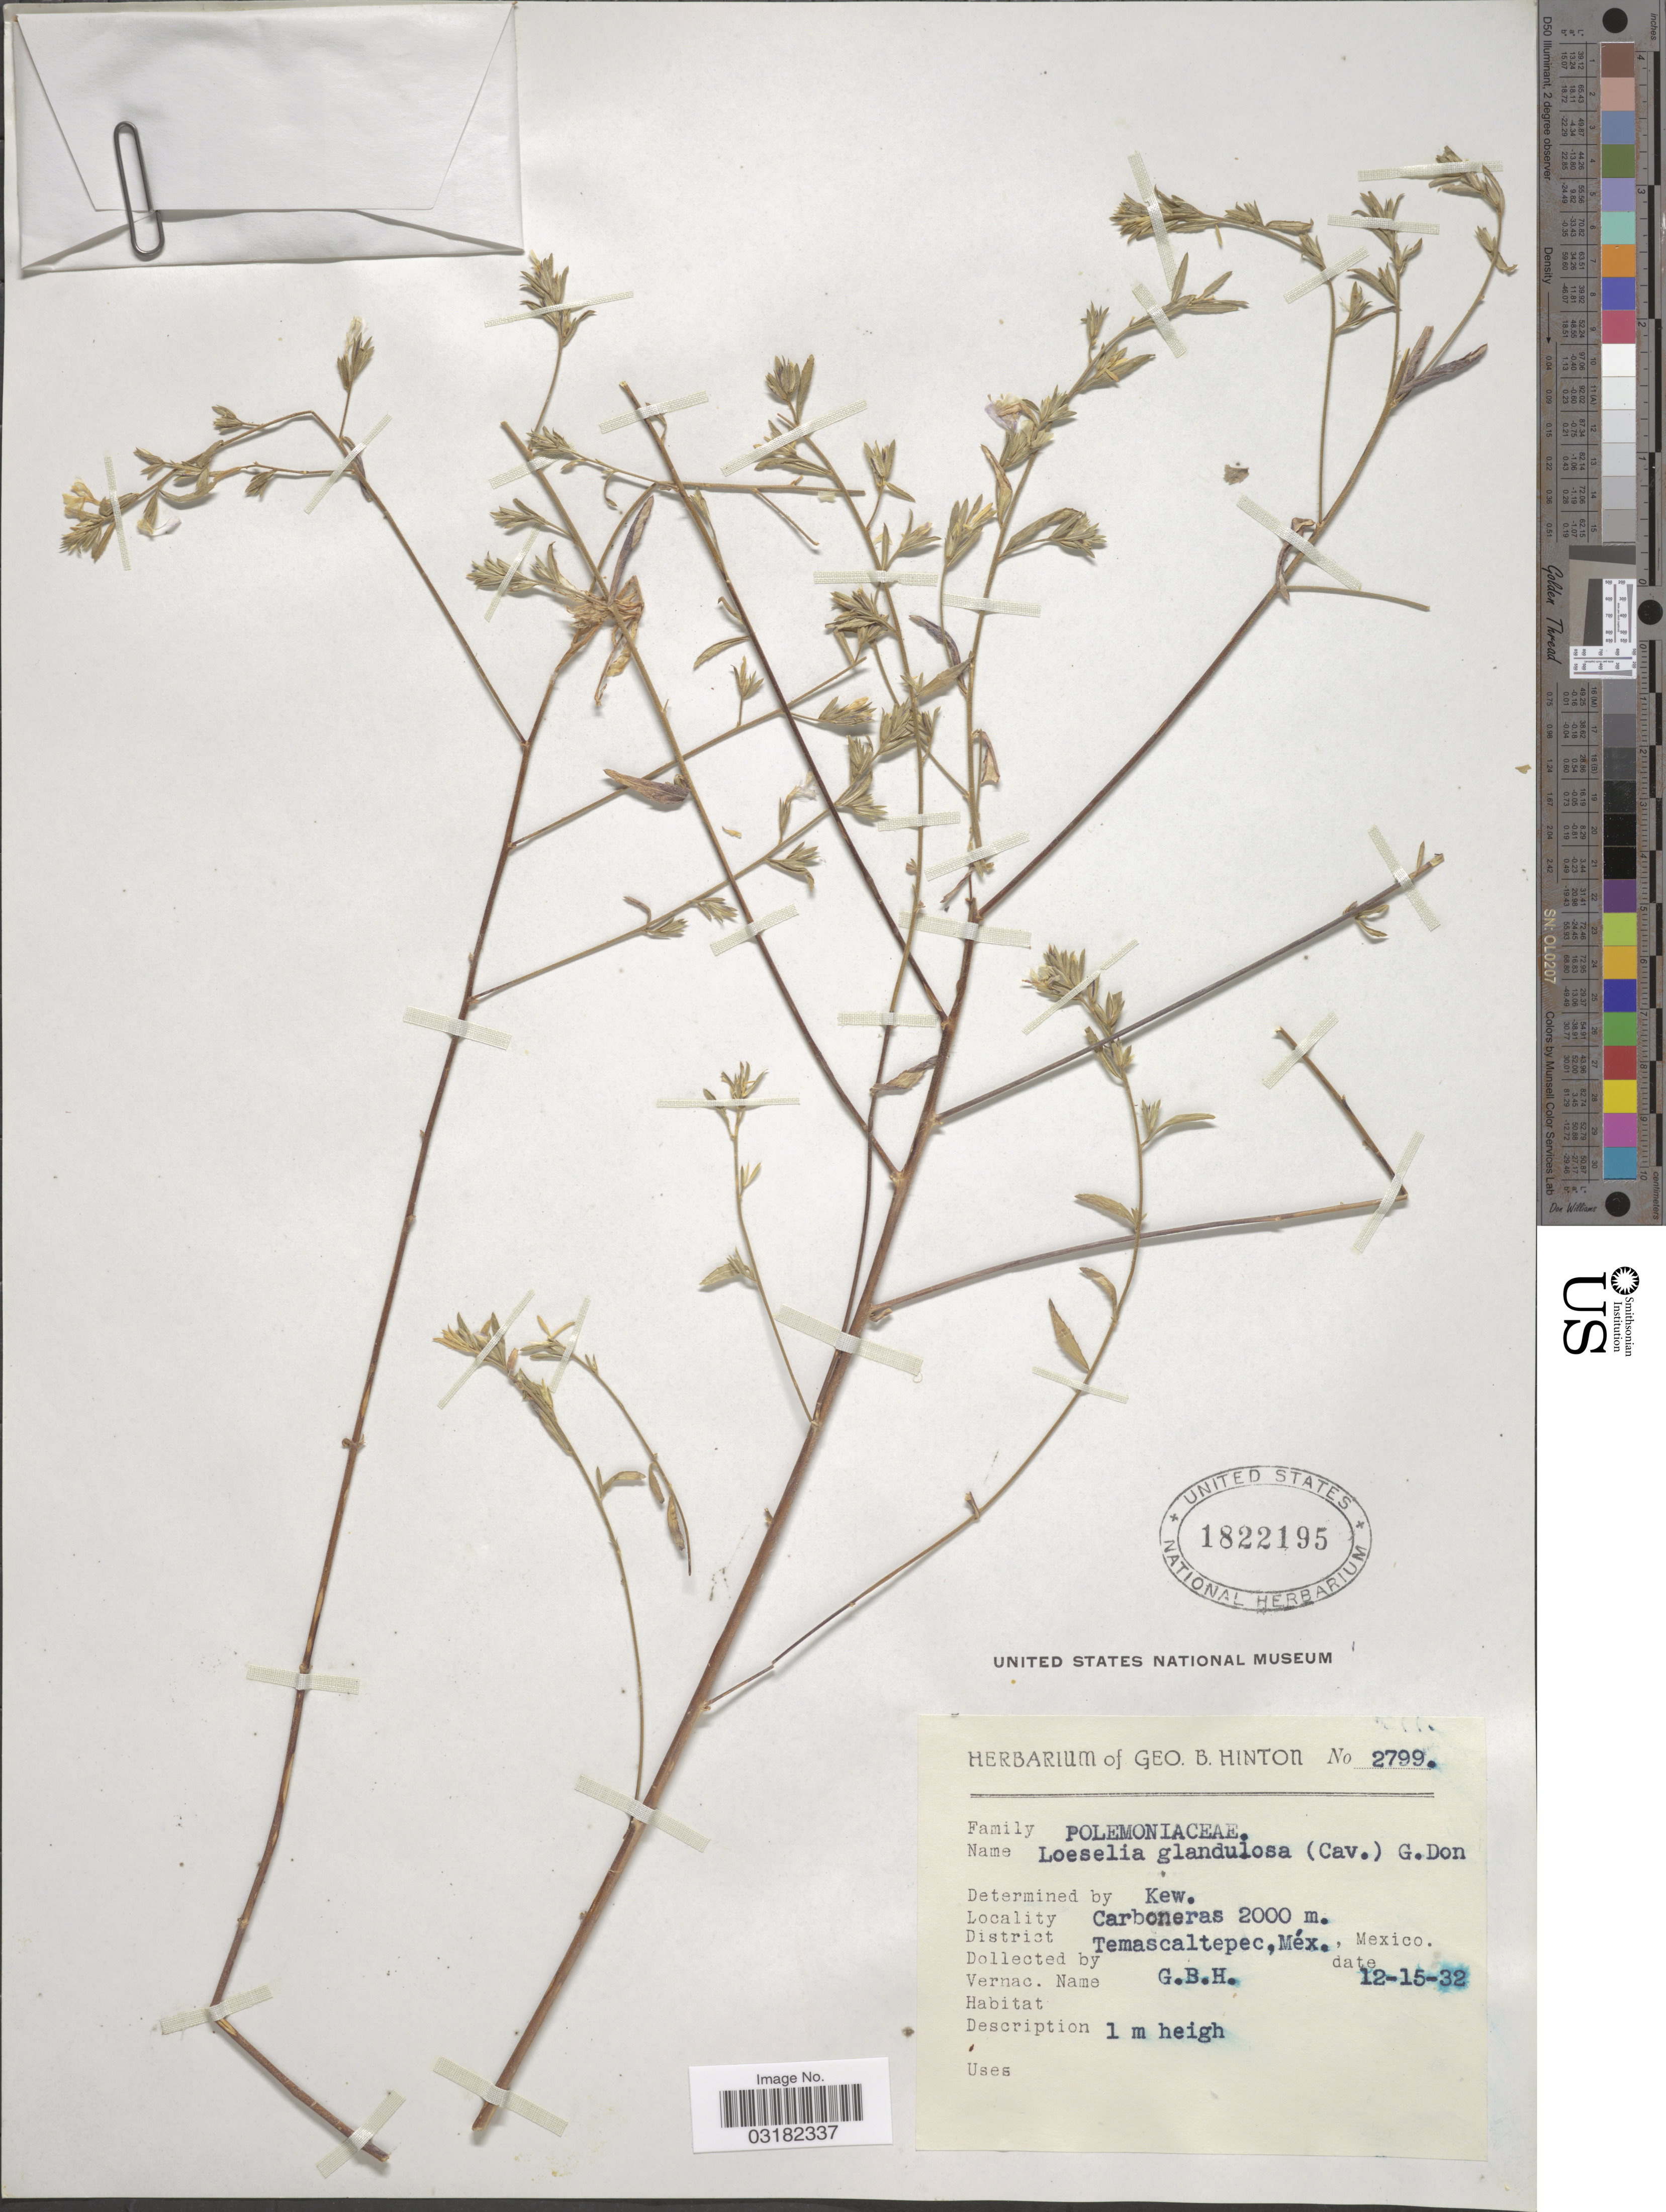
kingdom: Plantae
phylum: Tracheophyta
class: Magnoliopsida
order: Ericales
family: Polemoniaceae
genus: Loeselia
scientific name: Loeselia glandulosa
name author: (Cav.) G. Don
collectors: G. B. Hinton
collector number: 2799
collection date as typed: Transcribed d/m/y: 15/12/32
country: Mexico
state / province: México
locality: Carboneras. District Temascaltepec.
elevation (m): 2000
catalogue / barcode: US 1822195